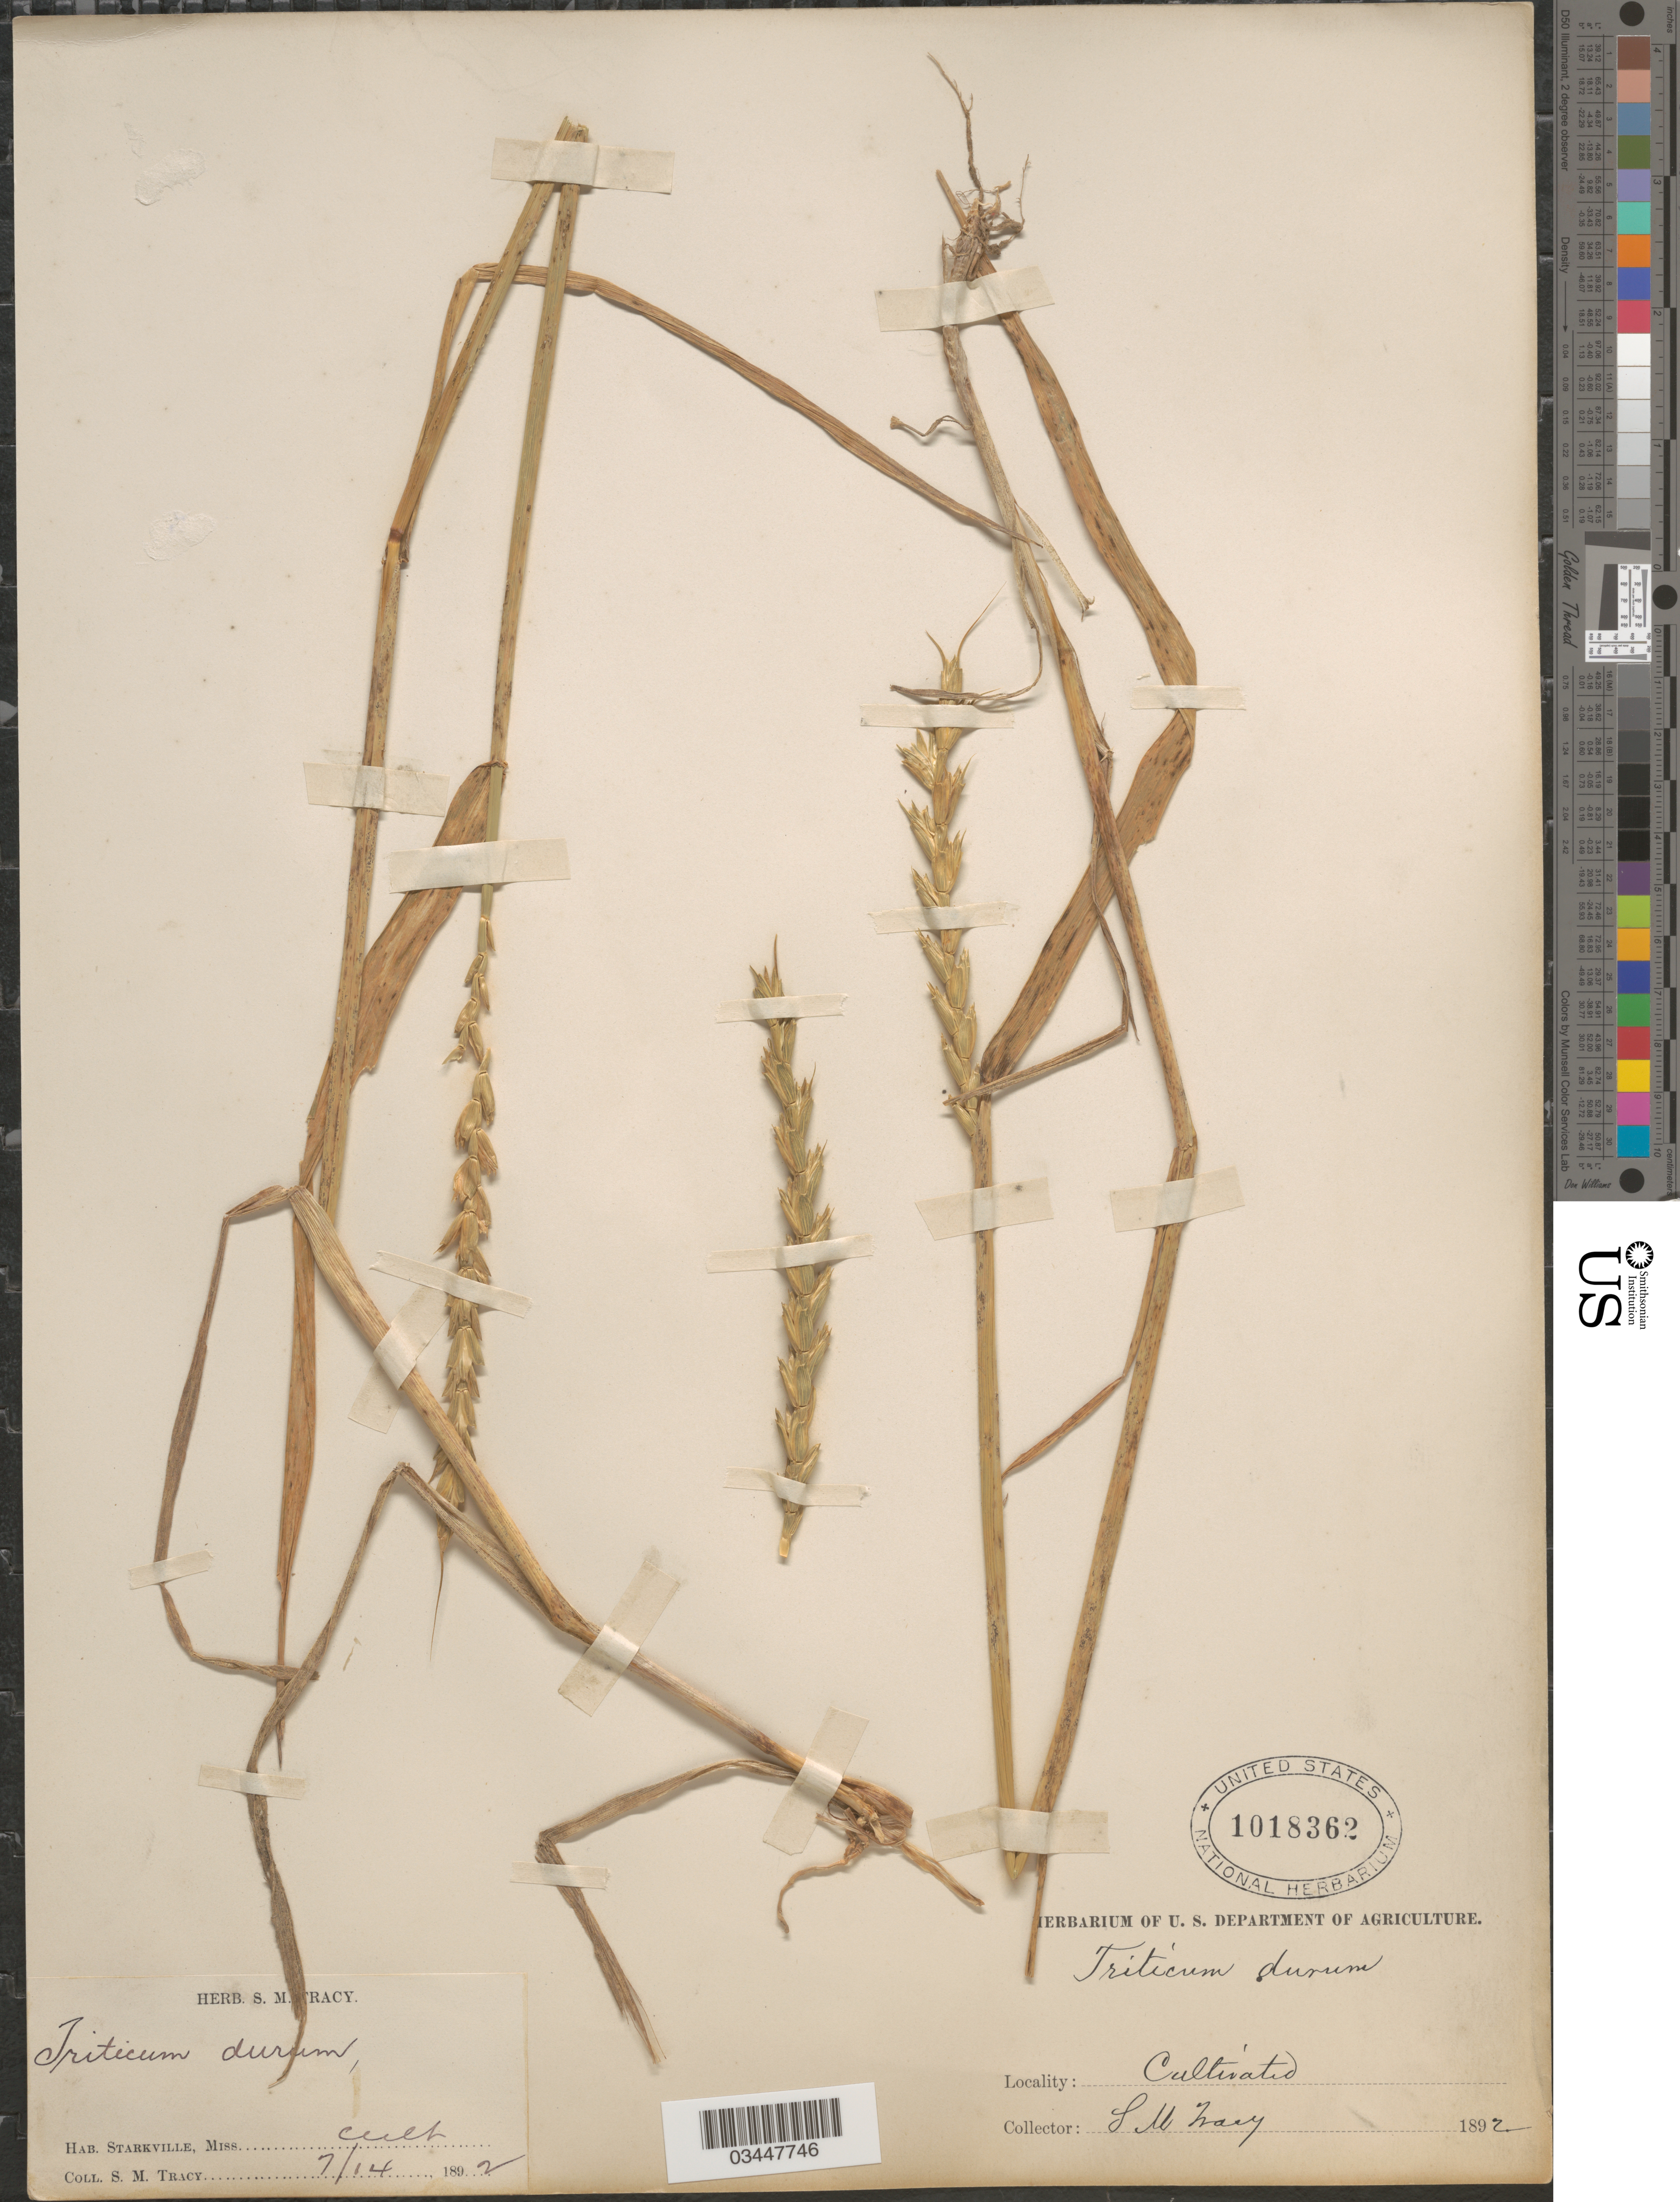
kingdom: Plantae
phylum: Tracheophyta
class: Liliopsida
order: Poales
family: Poaceae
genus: Triticum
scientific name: Triticum spelta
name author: L.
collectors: S. M. Tracy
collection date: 1892-07-14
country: United States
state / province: Mississippi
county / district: Oktibbeha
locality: Starkville. Cult.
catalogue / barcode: US 1018362